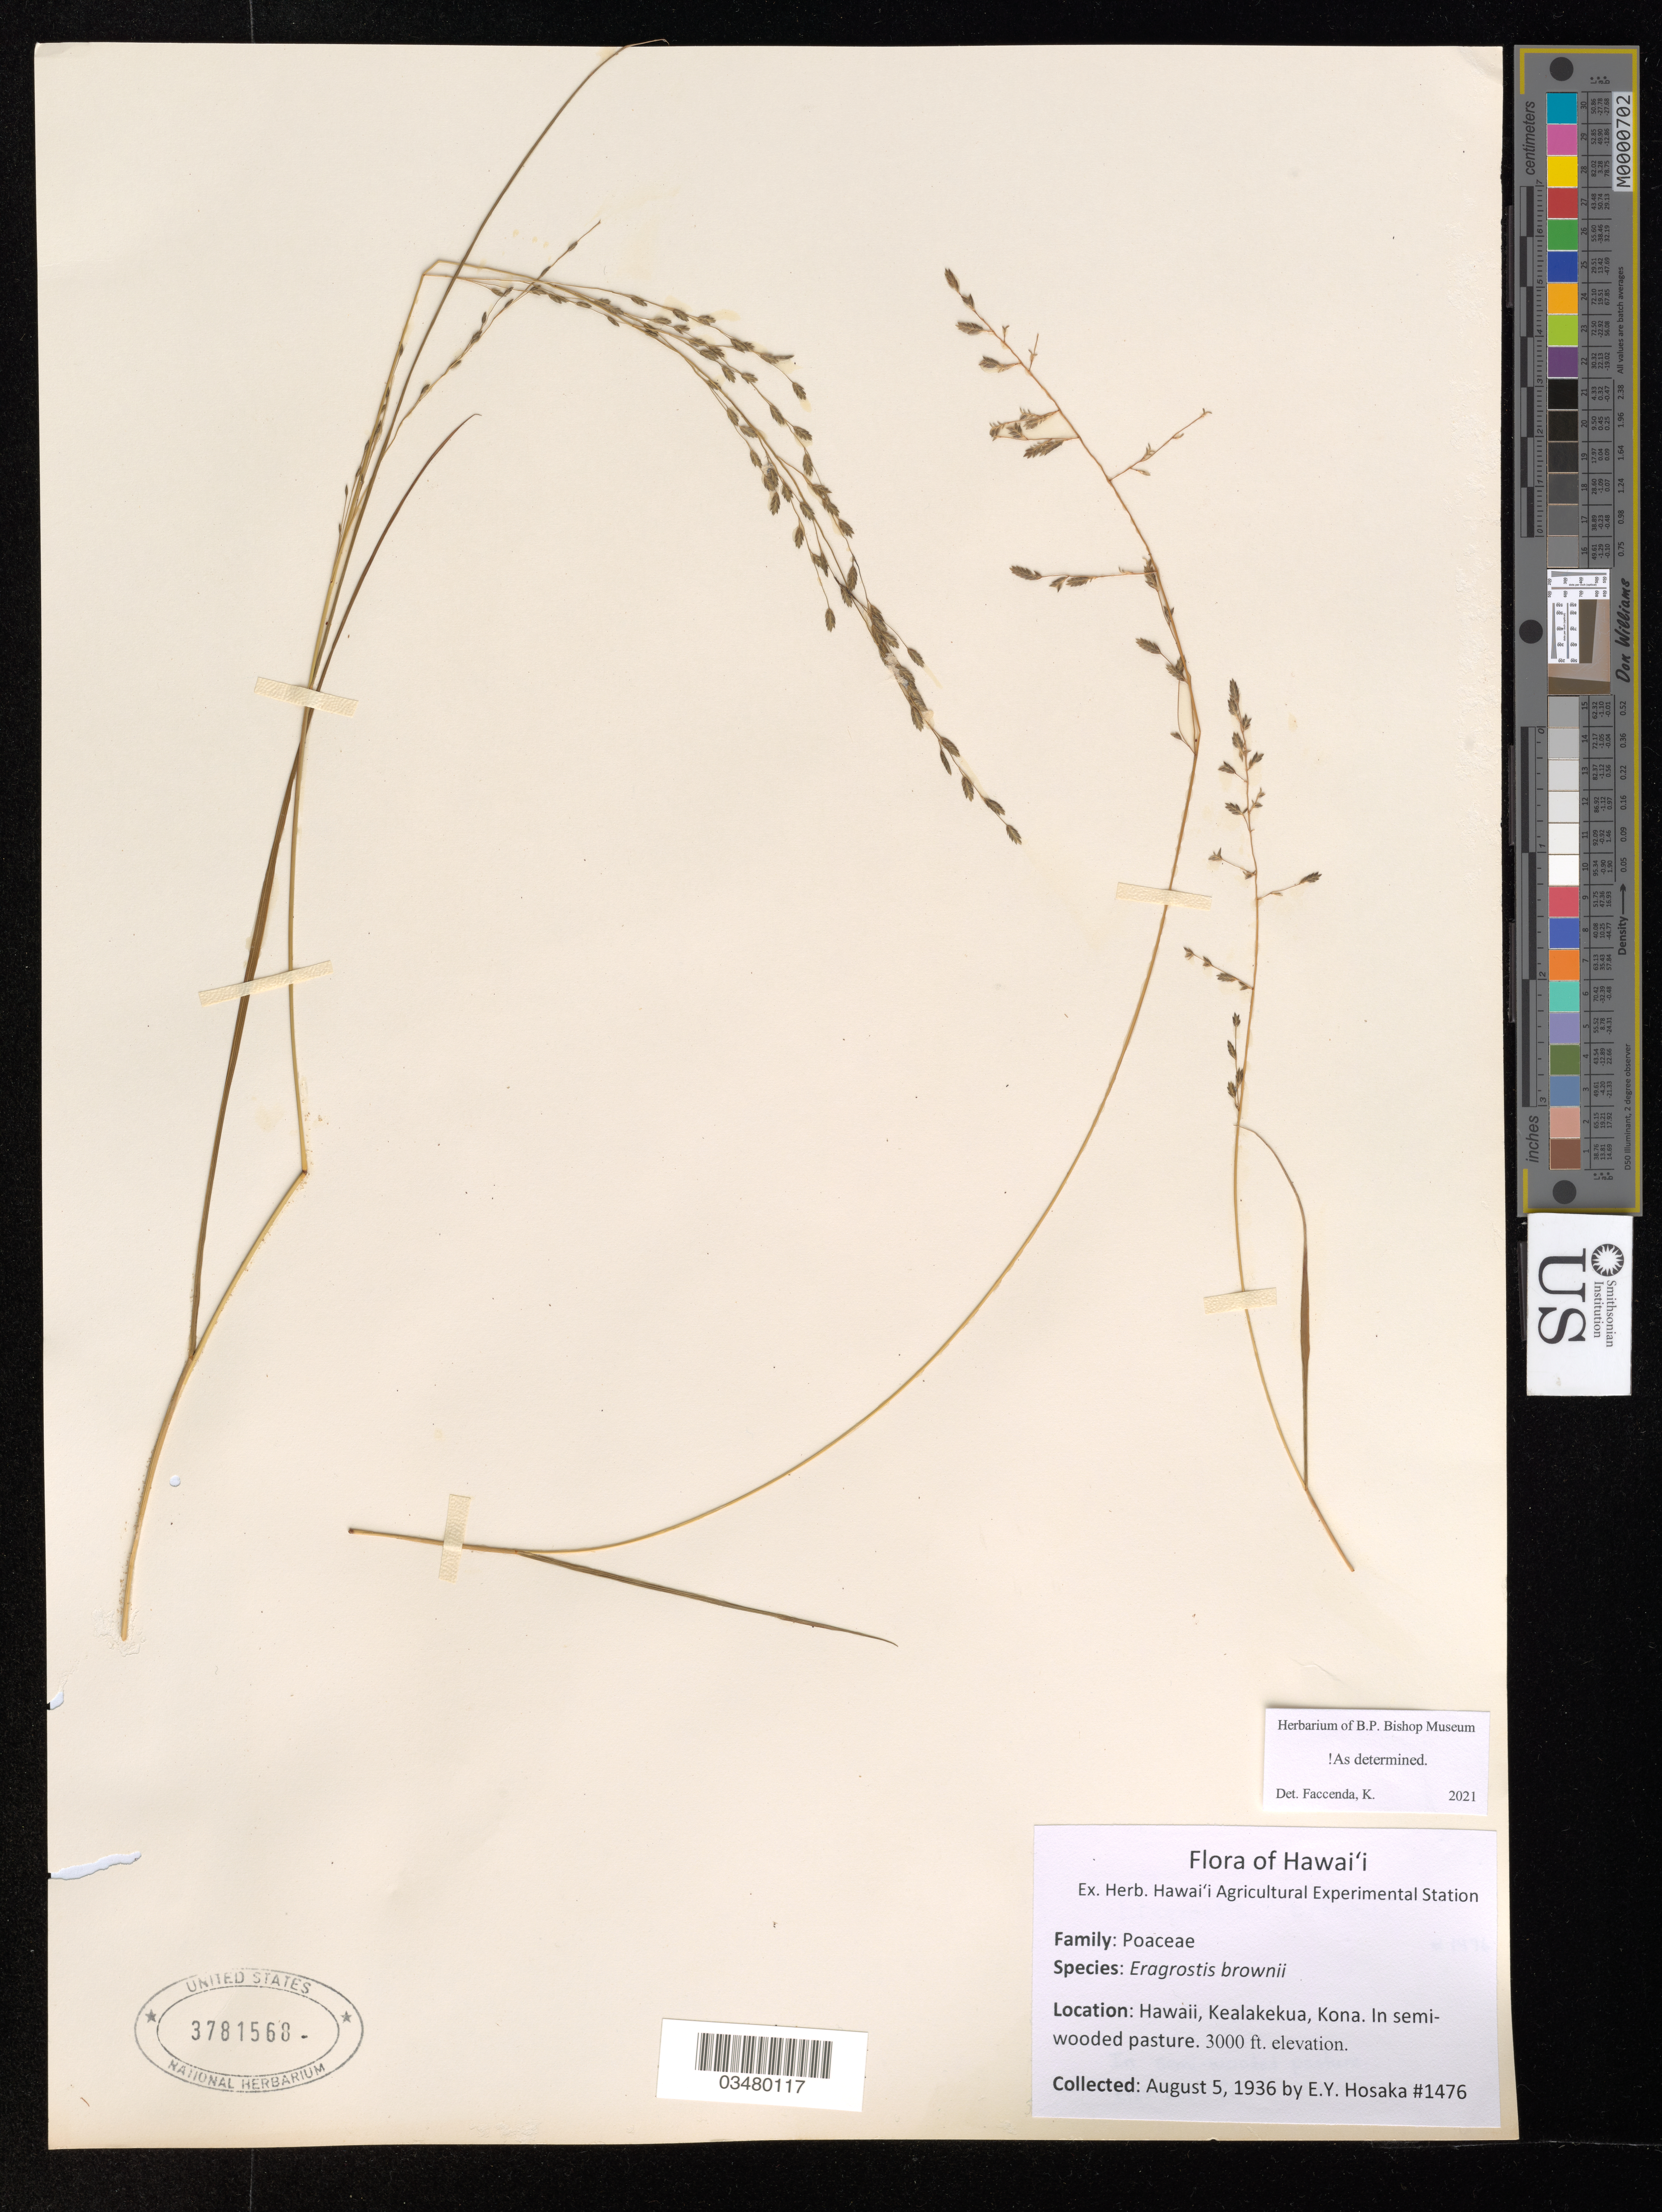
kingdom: Plantae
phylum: Tracheophyta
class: Liliopsida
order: Poales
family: Poaceae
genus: Eragrostis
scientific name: Eragrostis brownii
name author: (Kunth) Nees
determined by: Faccenda, K.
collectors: E. Y. Hosaka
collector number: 1476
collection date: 1936-08-05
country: United States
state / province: Hawaii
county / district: Hawaii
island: Hawaii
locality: Kealakekua, Kona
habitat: Semi-wooded pasture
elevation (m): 914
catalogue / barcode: US 3781568